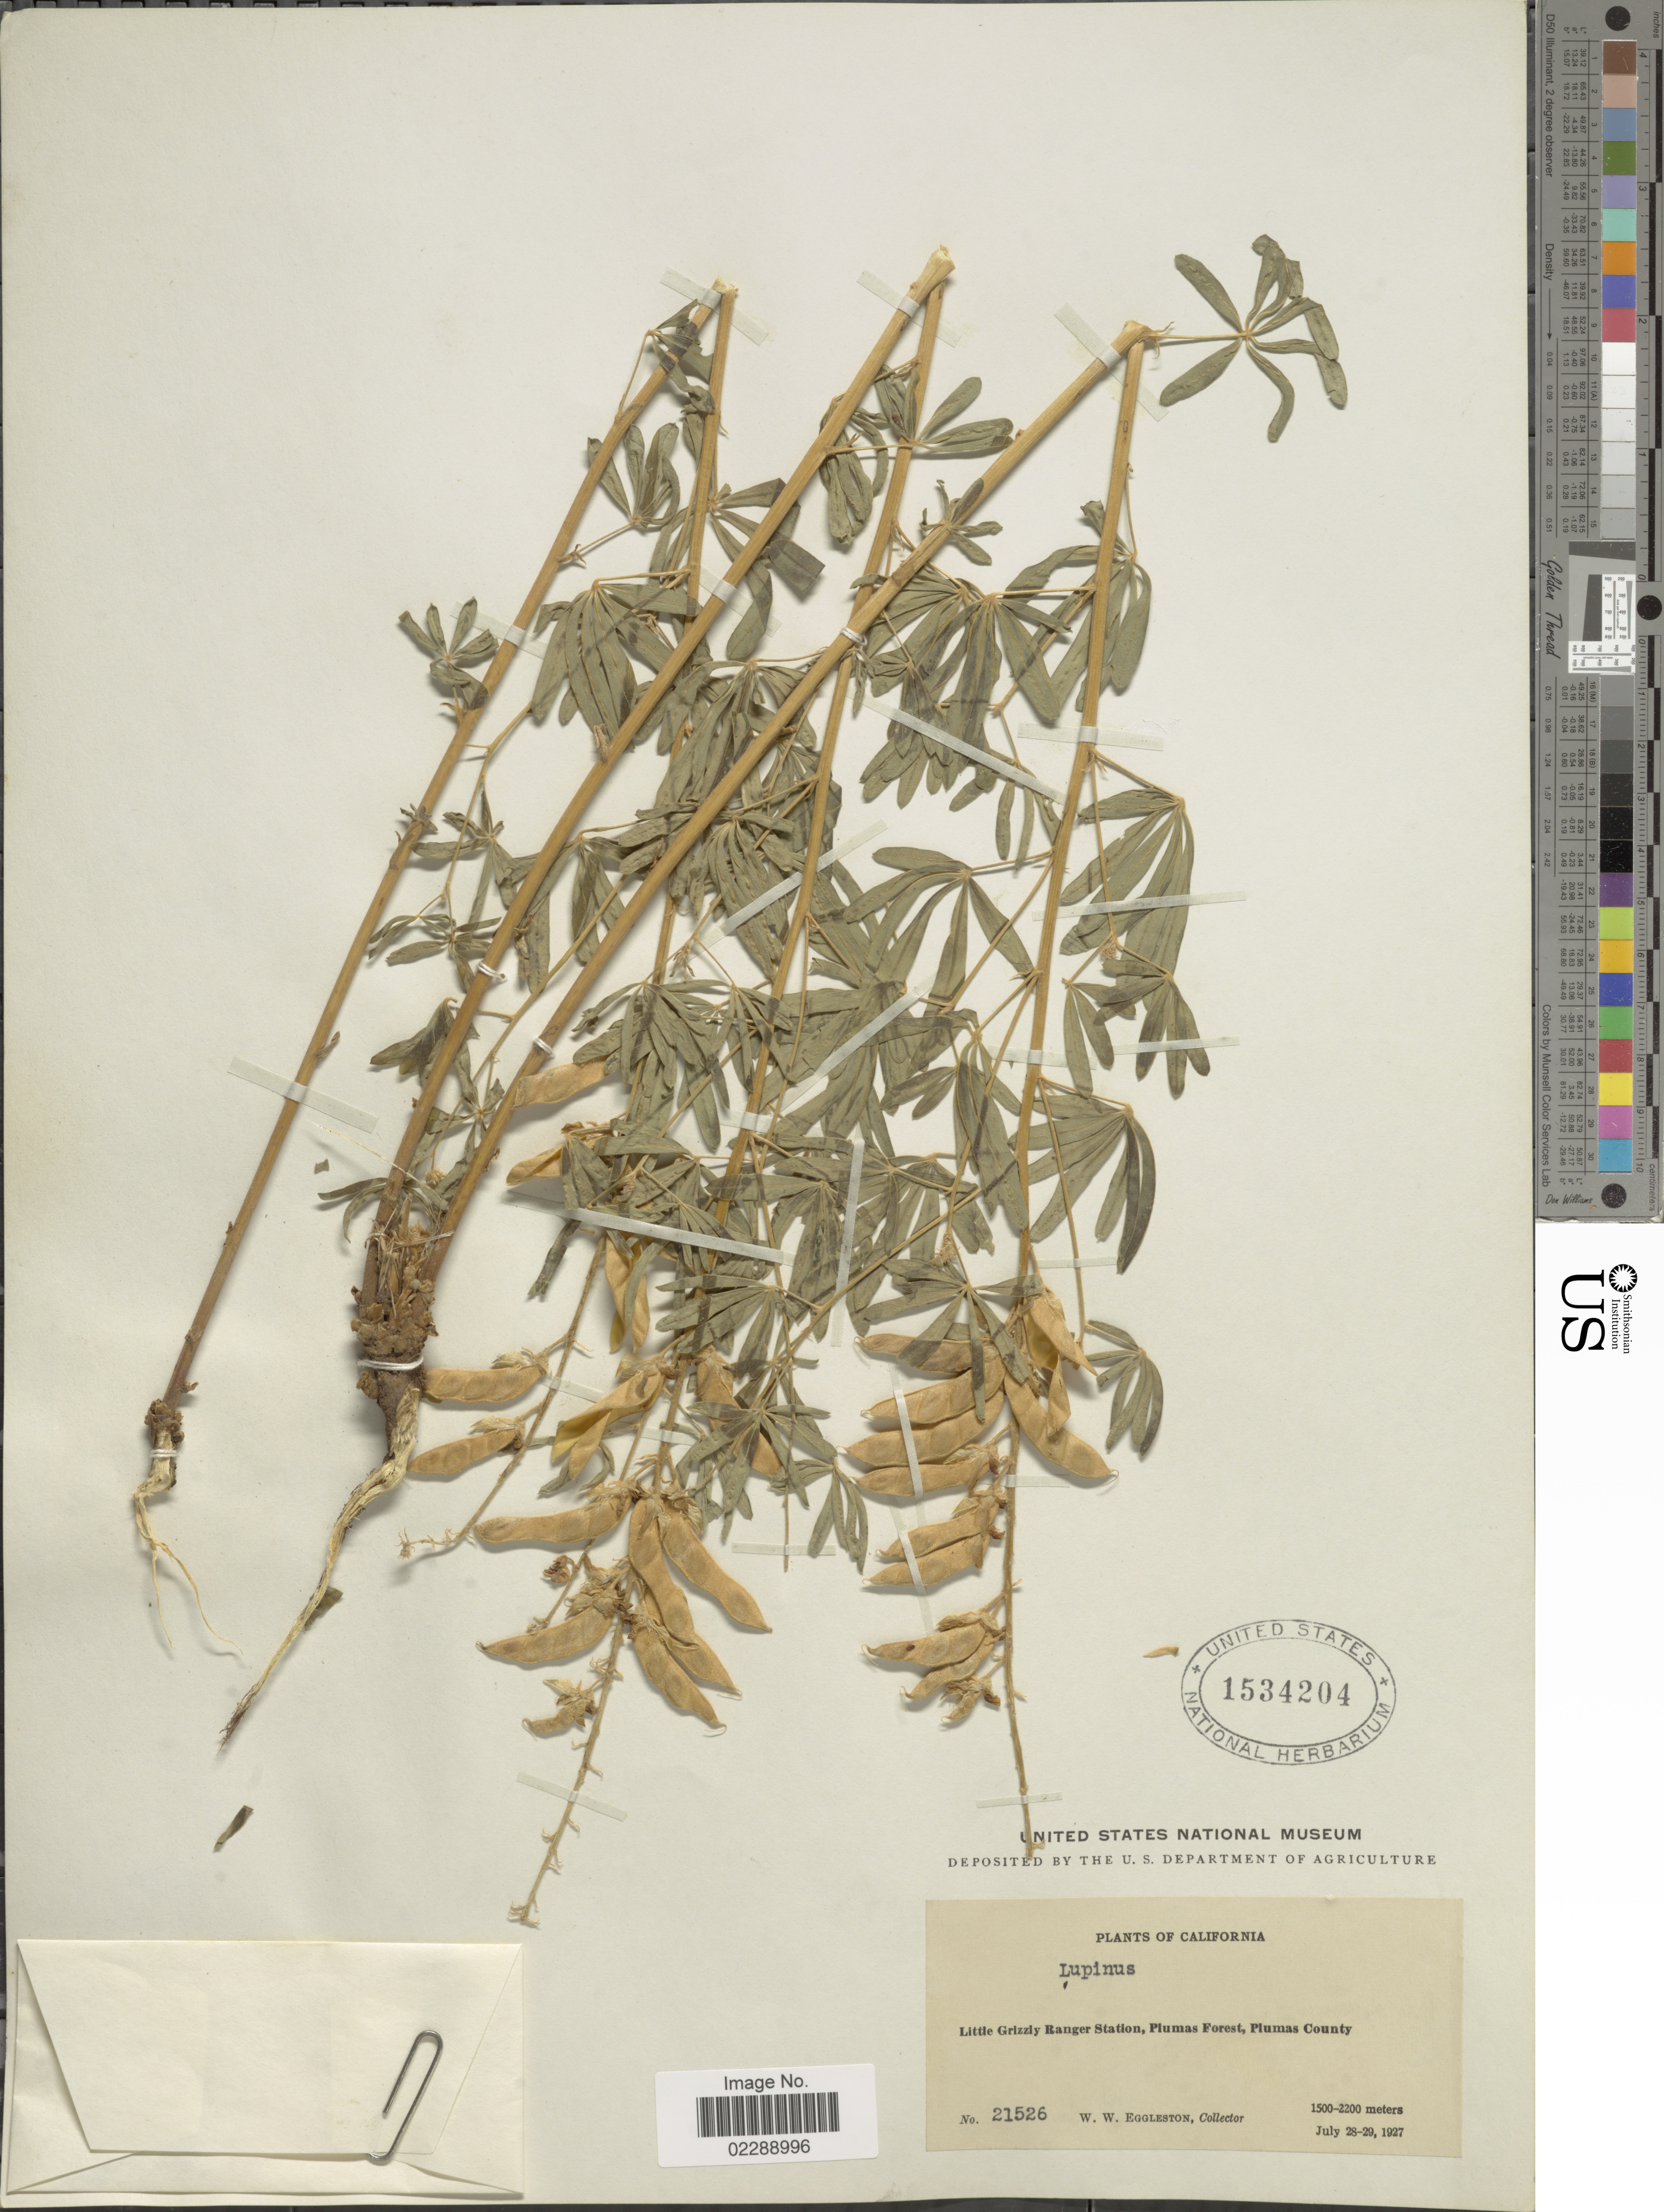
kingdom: Plantae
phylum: Tracheophyta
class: Magnoliopsida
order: Fabales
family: Fabaceae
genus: Lupinus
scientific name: Lupinus sp.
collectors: W. W. Eggleston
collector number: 21526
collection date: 1927-07-28/1927-07-29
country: United States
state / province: California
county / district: Plumas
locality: Little Grizzly Ranger Station, Plumas Forest, Plumas County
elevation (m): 1500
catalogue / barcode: US 1534204